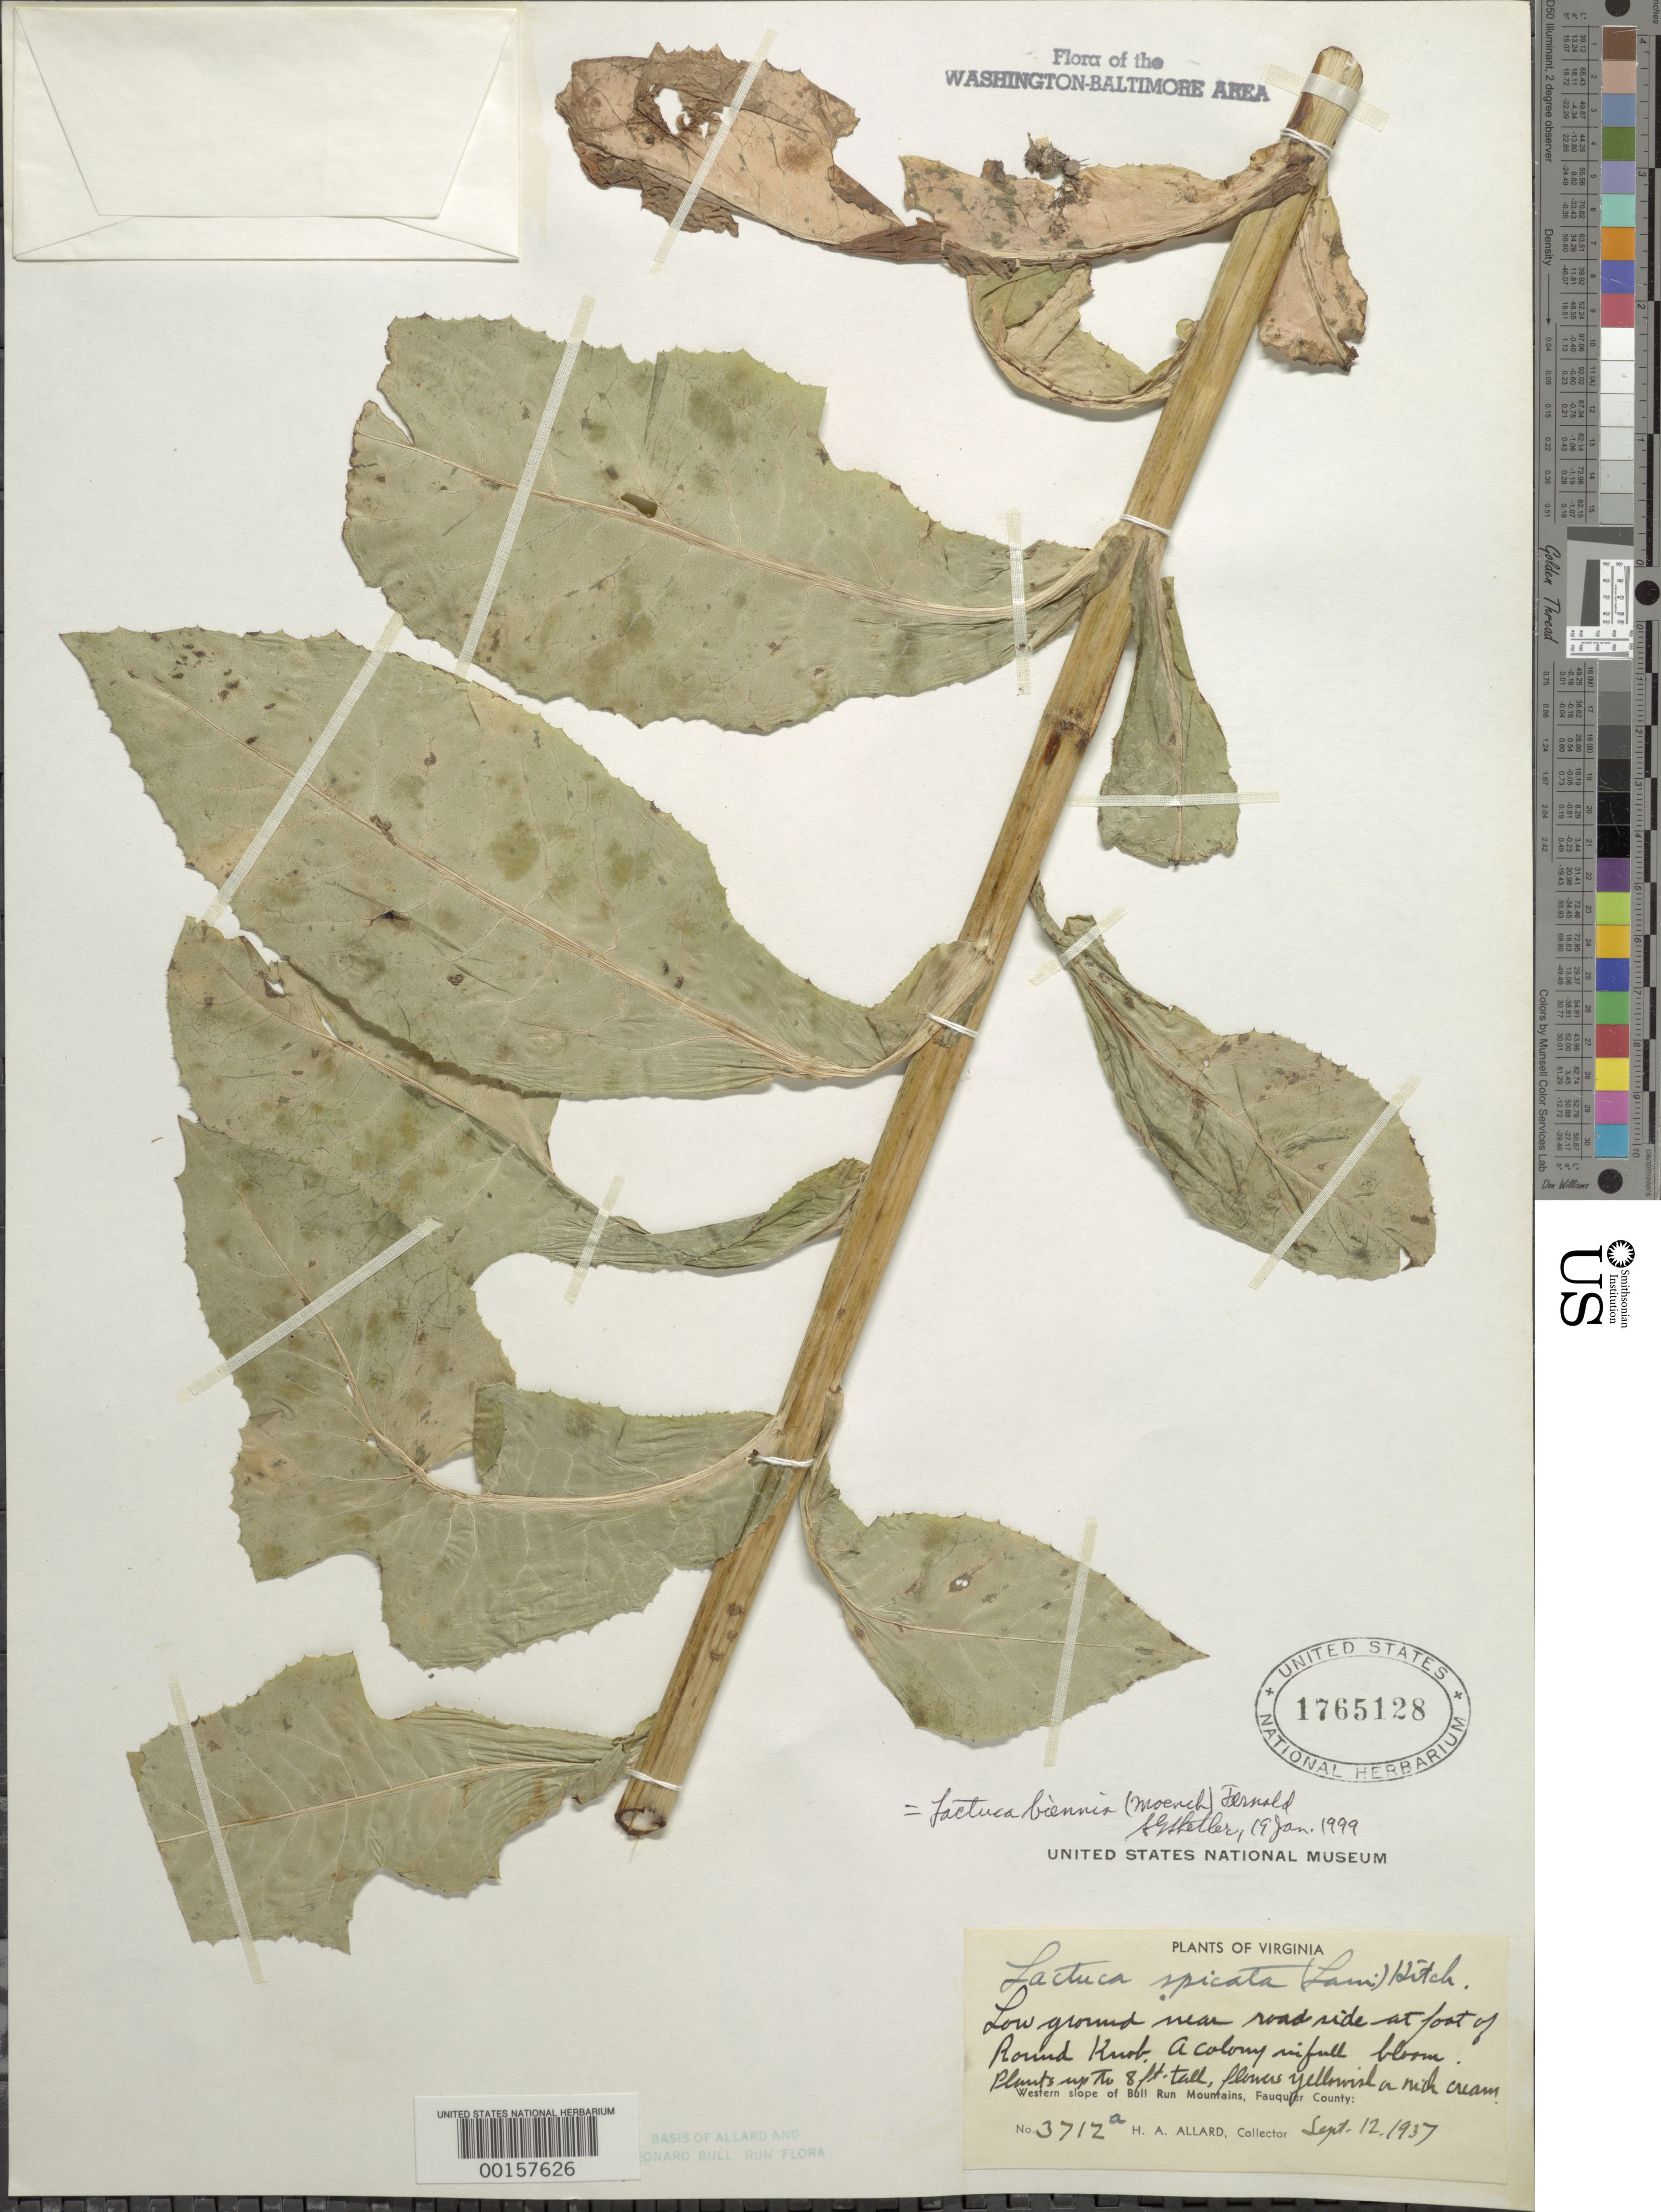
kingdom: Plantae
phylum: Tracheophyta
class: Magnoliopsida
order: Asterales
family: Asteraceae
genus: Lactuca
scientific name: Lactuca biennis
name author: (Moench) Fernald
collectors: H. A. Allard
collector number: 3712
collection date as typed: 12 Sep 1937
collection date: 1937-09-12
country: United States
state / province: Virginia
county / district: Fauquier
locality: Round Knob western slope of Bull Run Mountains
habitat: Low ground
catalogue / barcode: US 1765128